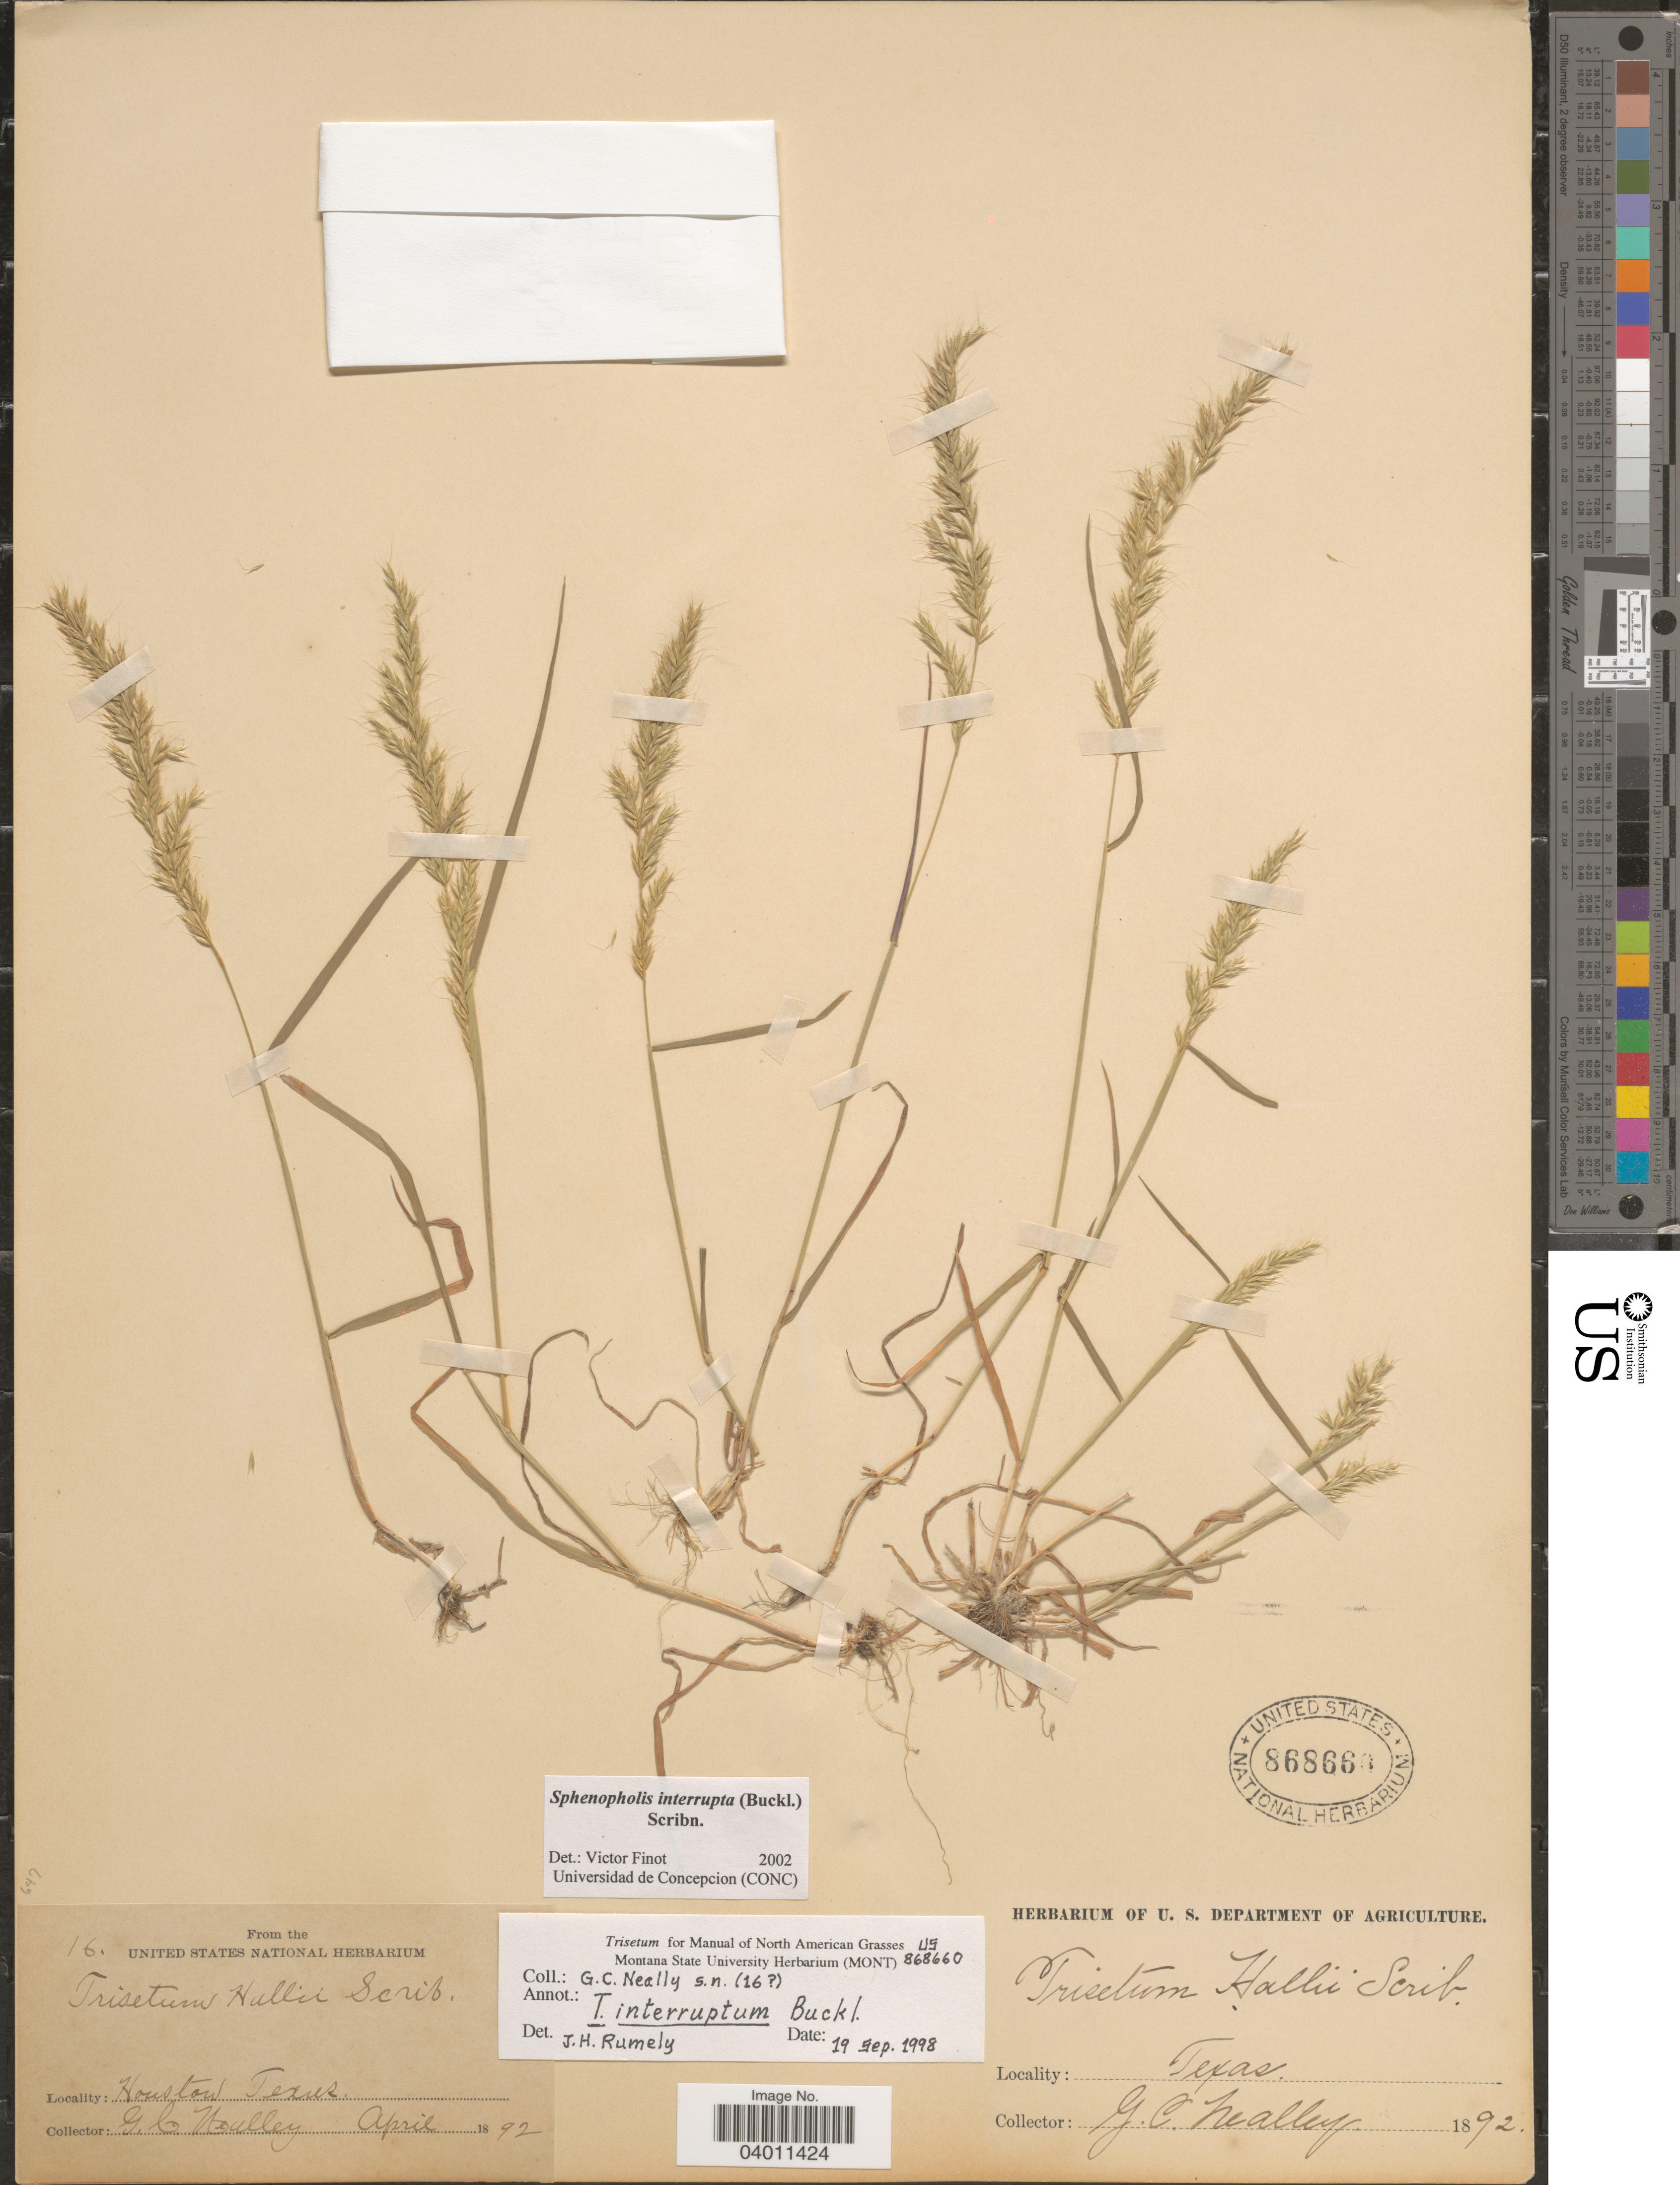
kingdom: Plantae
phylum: Tracheophyta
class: Liliopsida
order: Poales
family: Poaceae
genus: Sphenopholis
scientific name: Sphenopholis interrupta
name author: (Buckley) Scribn.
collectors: G. C. Nealley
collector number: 16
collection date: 1892-04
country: United States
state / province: Texas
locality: Houstoun.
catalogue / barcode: US 868660